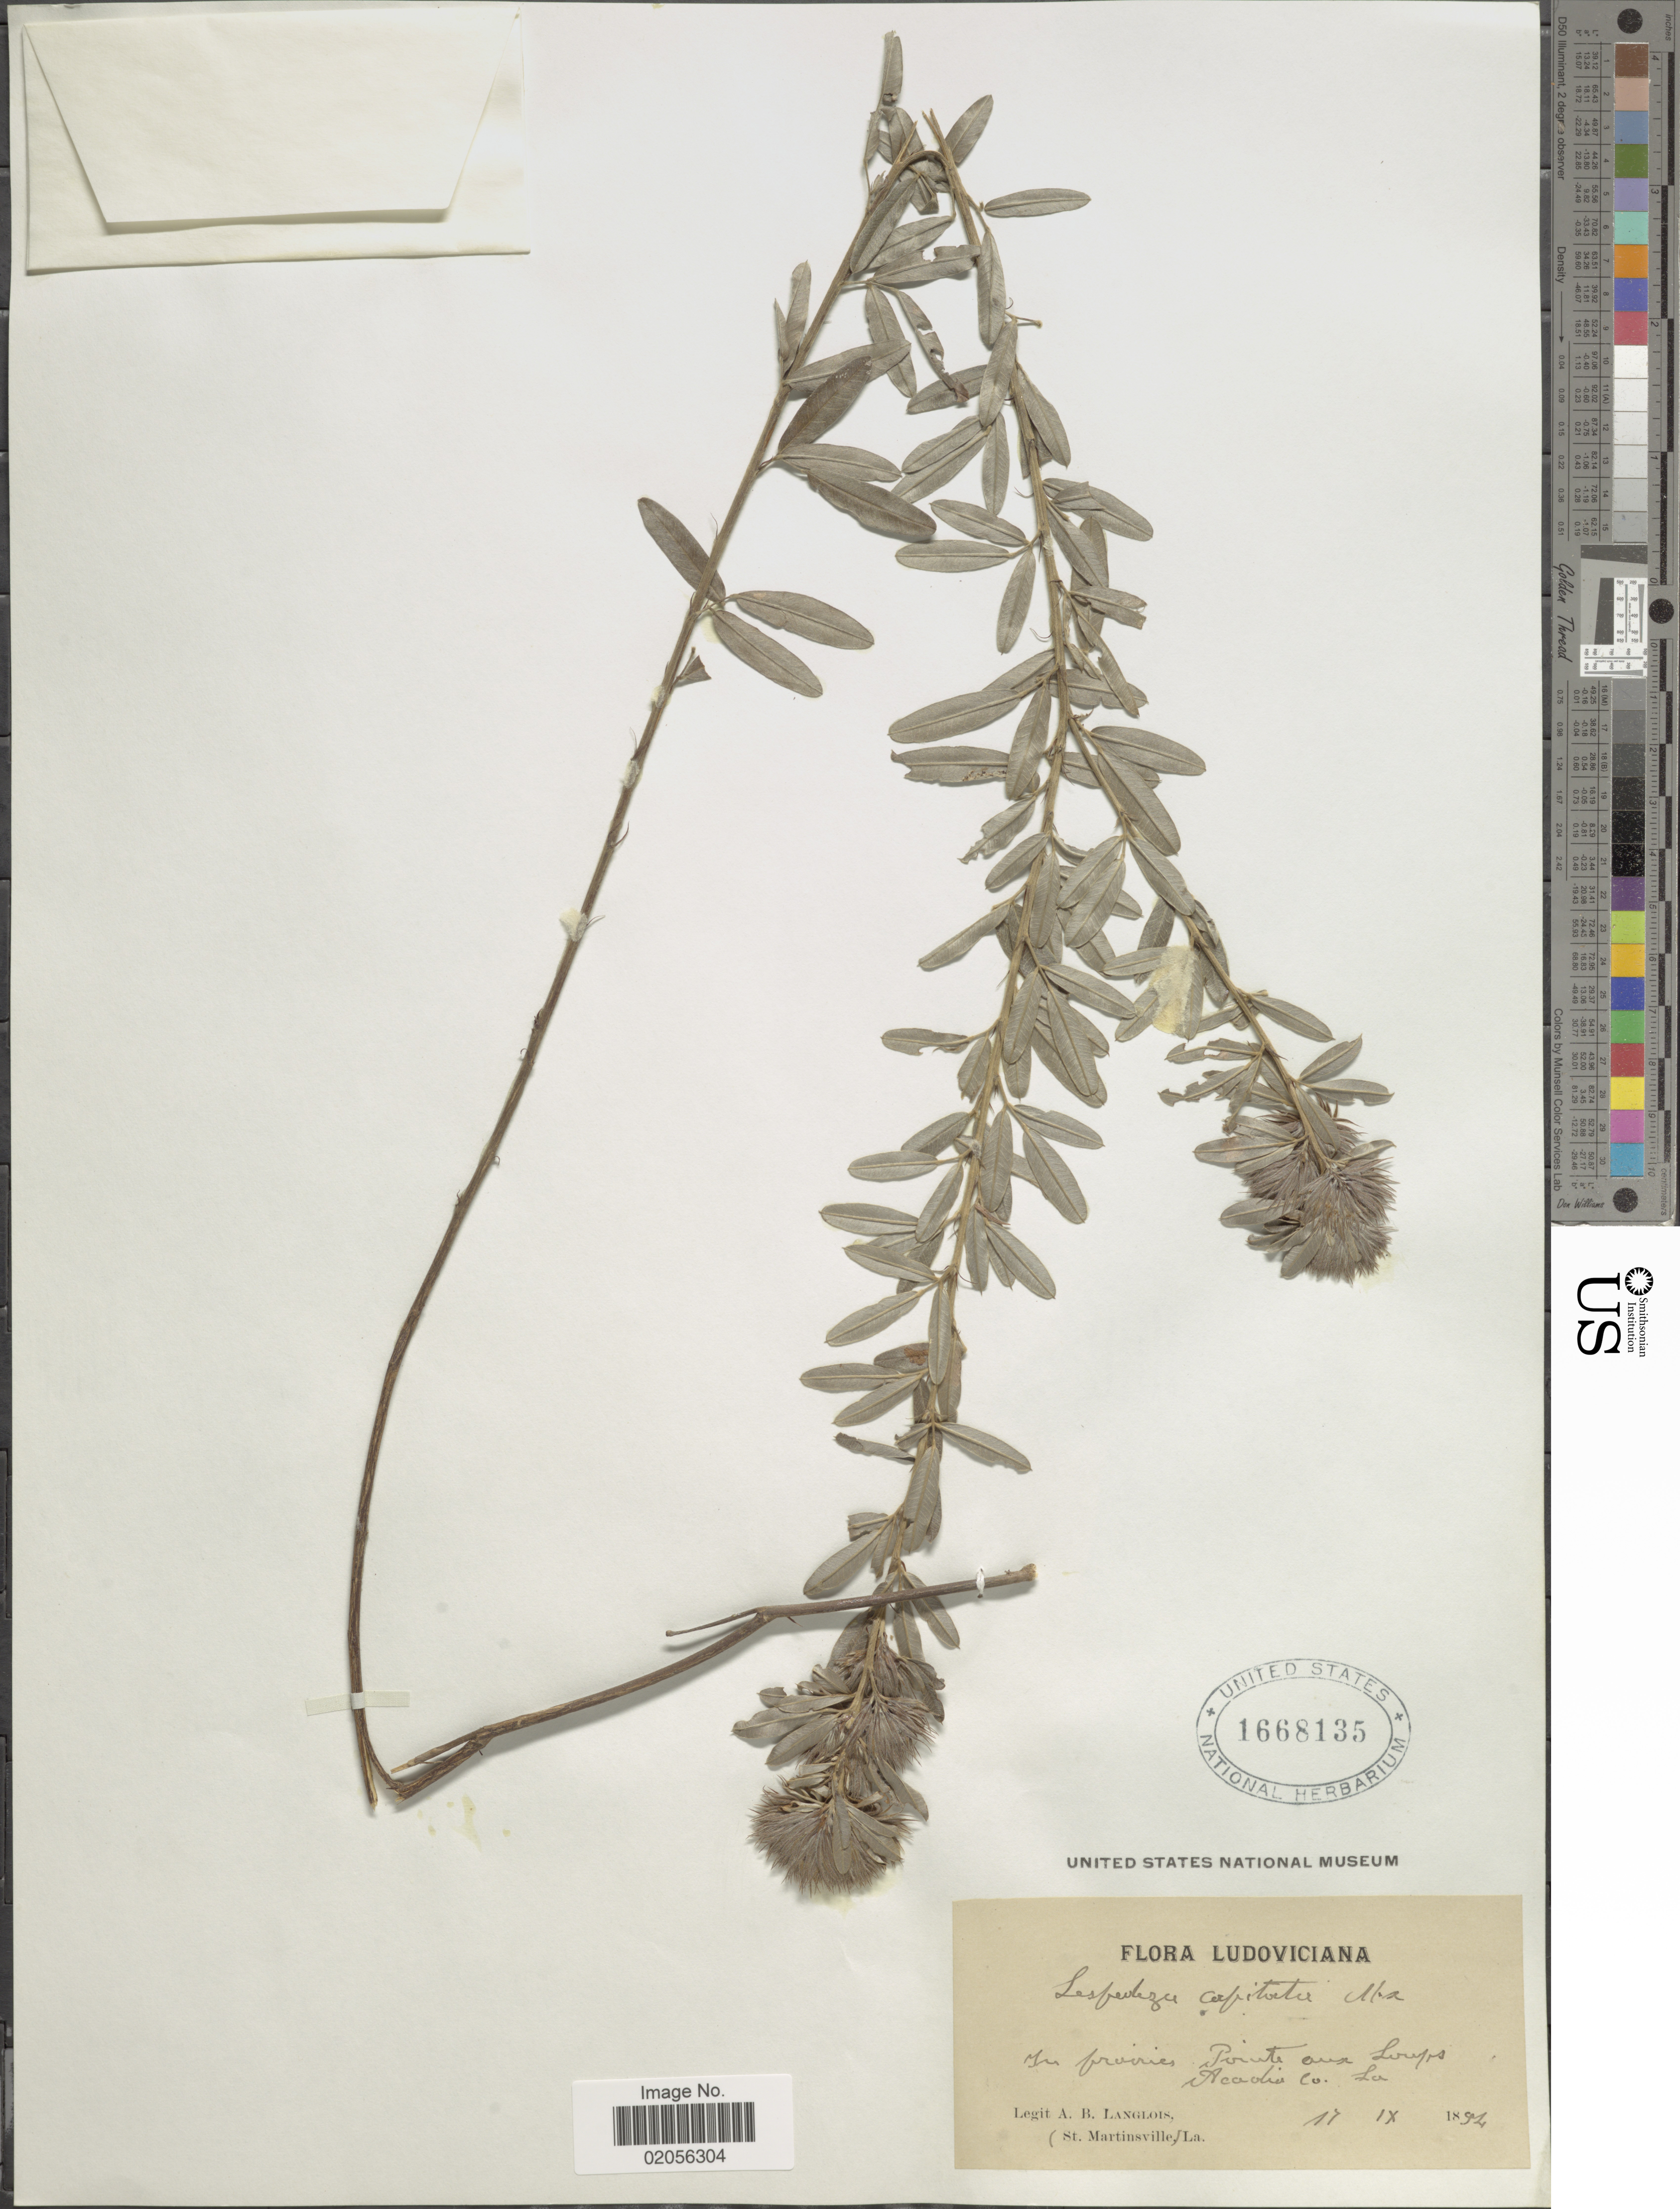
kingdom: Plantae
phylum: Tracheophyta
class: Magnoliopsida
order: Fabales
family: Fabaceae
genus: Lespedeza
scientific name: Lespedeza capitata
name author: Michx.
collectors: A. Langlois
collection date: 1894-09-17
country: United States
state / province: Louisiana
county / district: Acadia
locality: Pointe aux Loups Acadia Co.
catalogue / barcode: US 1668135